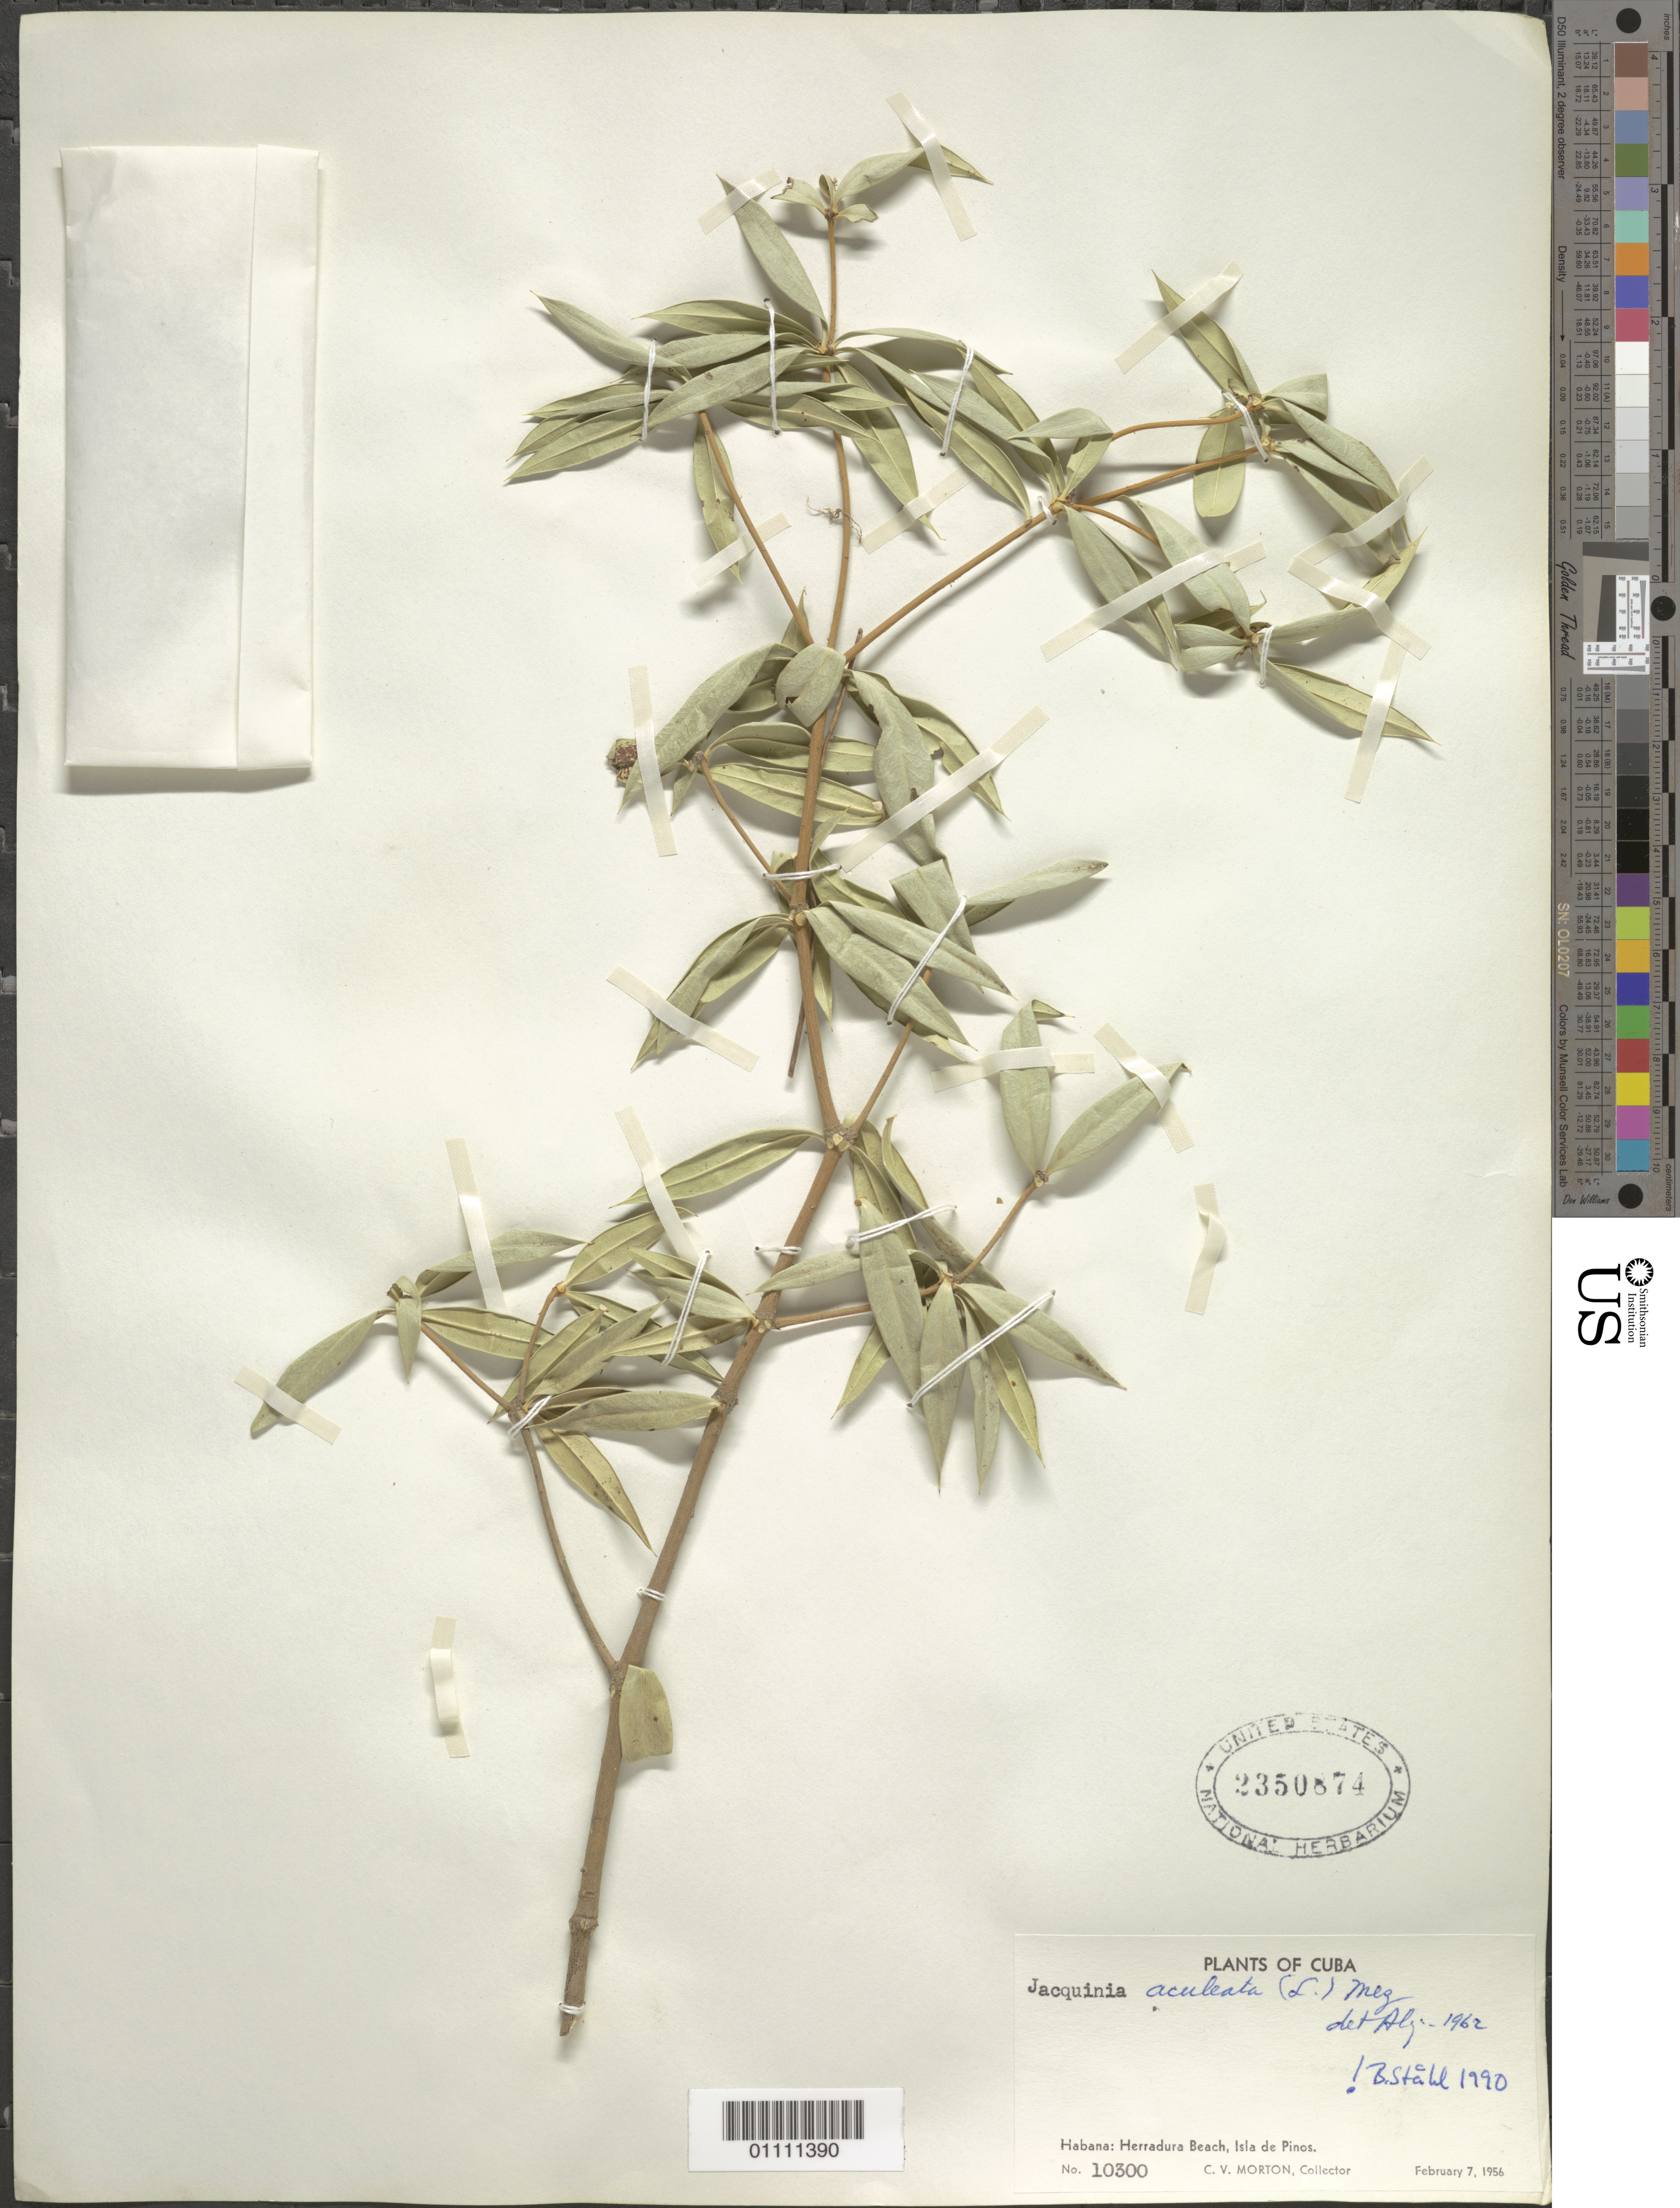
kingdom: Plantae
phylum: Tracheophyta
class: Magnoliopsida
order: Ericales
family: Primulaceae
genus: Jacquinia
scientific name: Jacquinia aculeata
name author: (L.) Mez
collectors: C. V. Morton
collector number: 10300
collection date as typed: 07 Feb 1956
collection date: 1956-02-07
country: Cuba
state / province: Isla de La Juventud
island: Isla de la Juventud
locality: Herradura Beach, Isla de Pinos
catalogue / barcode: US 2350874